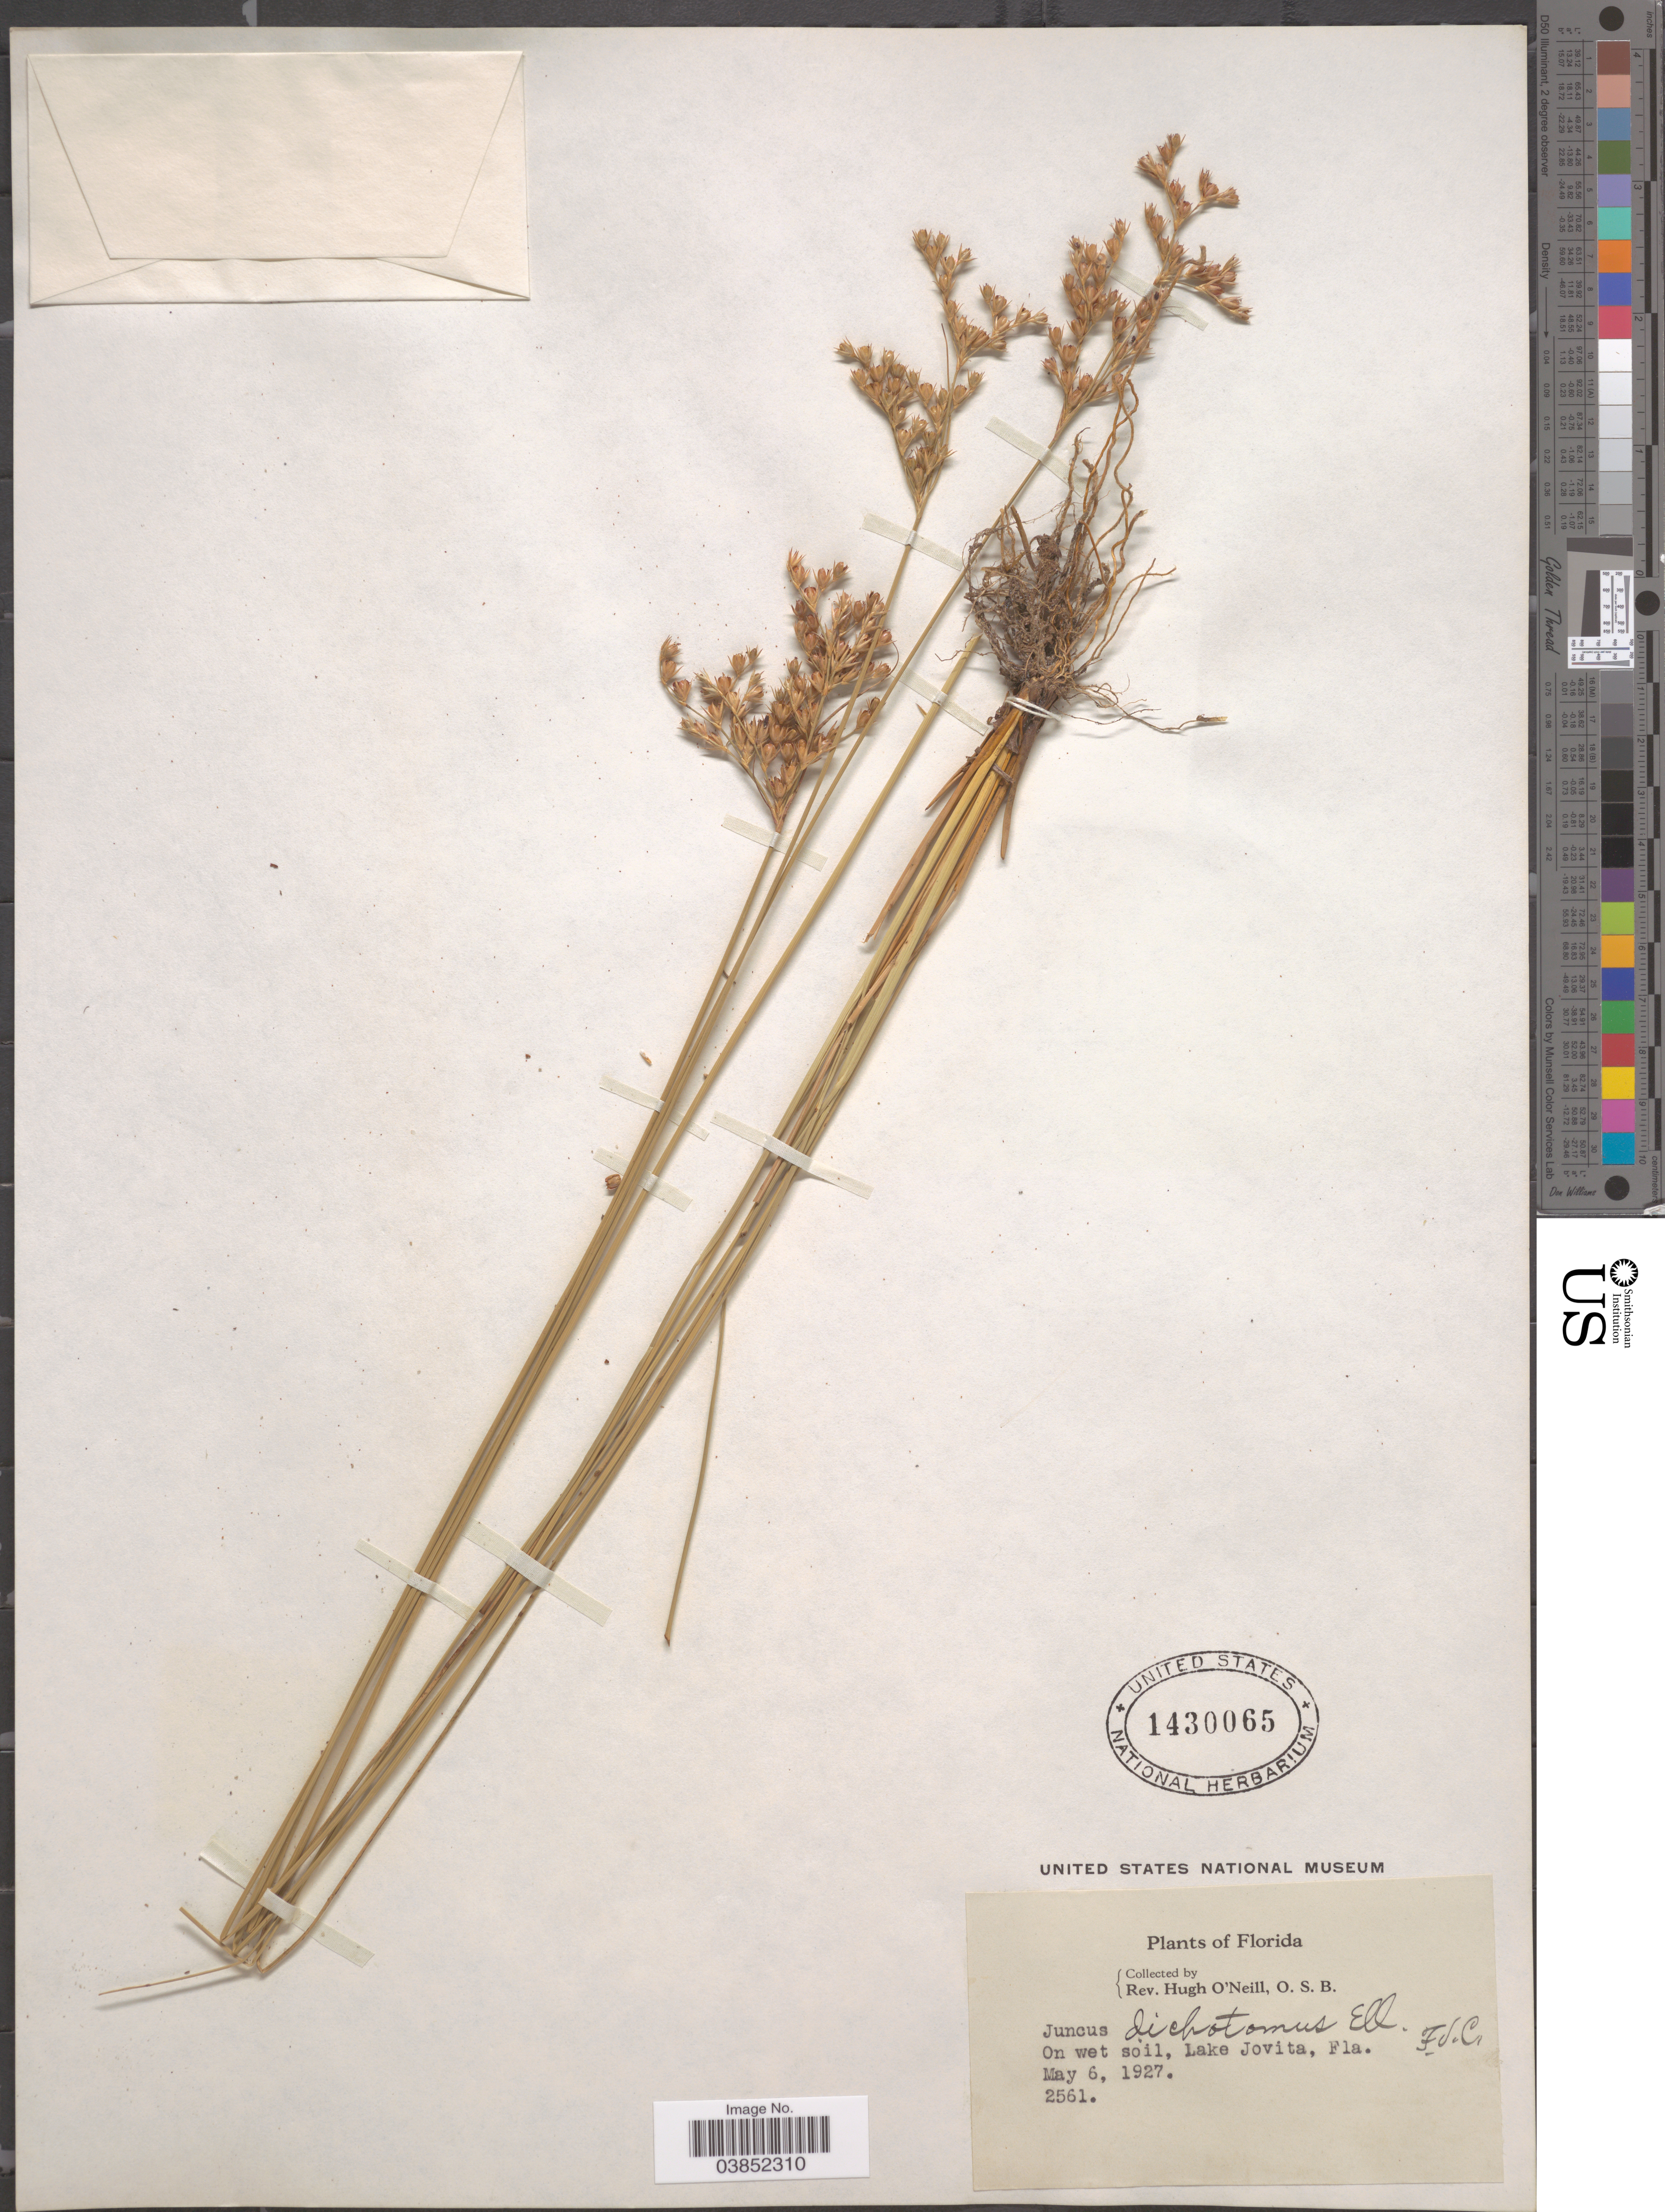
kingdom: Plantae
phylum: Tracheophyta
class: Liliopsida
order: Poales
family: Juncaceae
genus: Juncus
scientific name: Juncus dichotomus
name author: Elliott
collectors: H. O'Neill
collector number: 2561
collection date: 1927-05-06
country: United States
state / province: Florida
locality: On wet soil, Lake Jovita.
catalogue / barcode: US 1430065